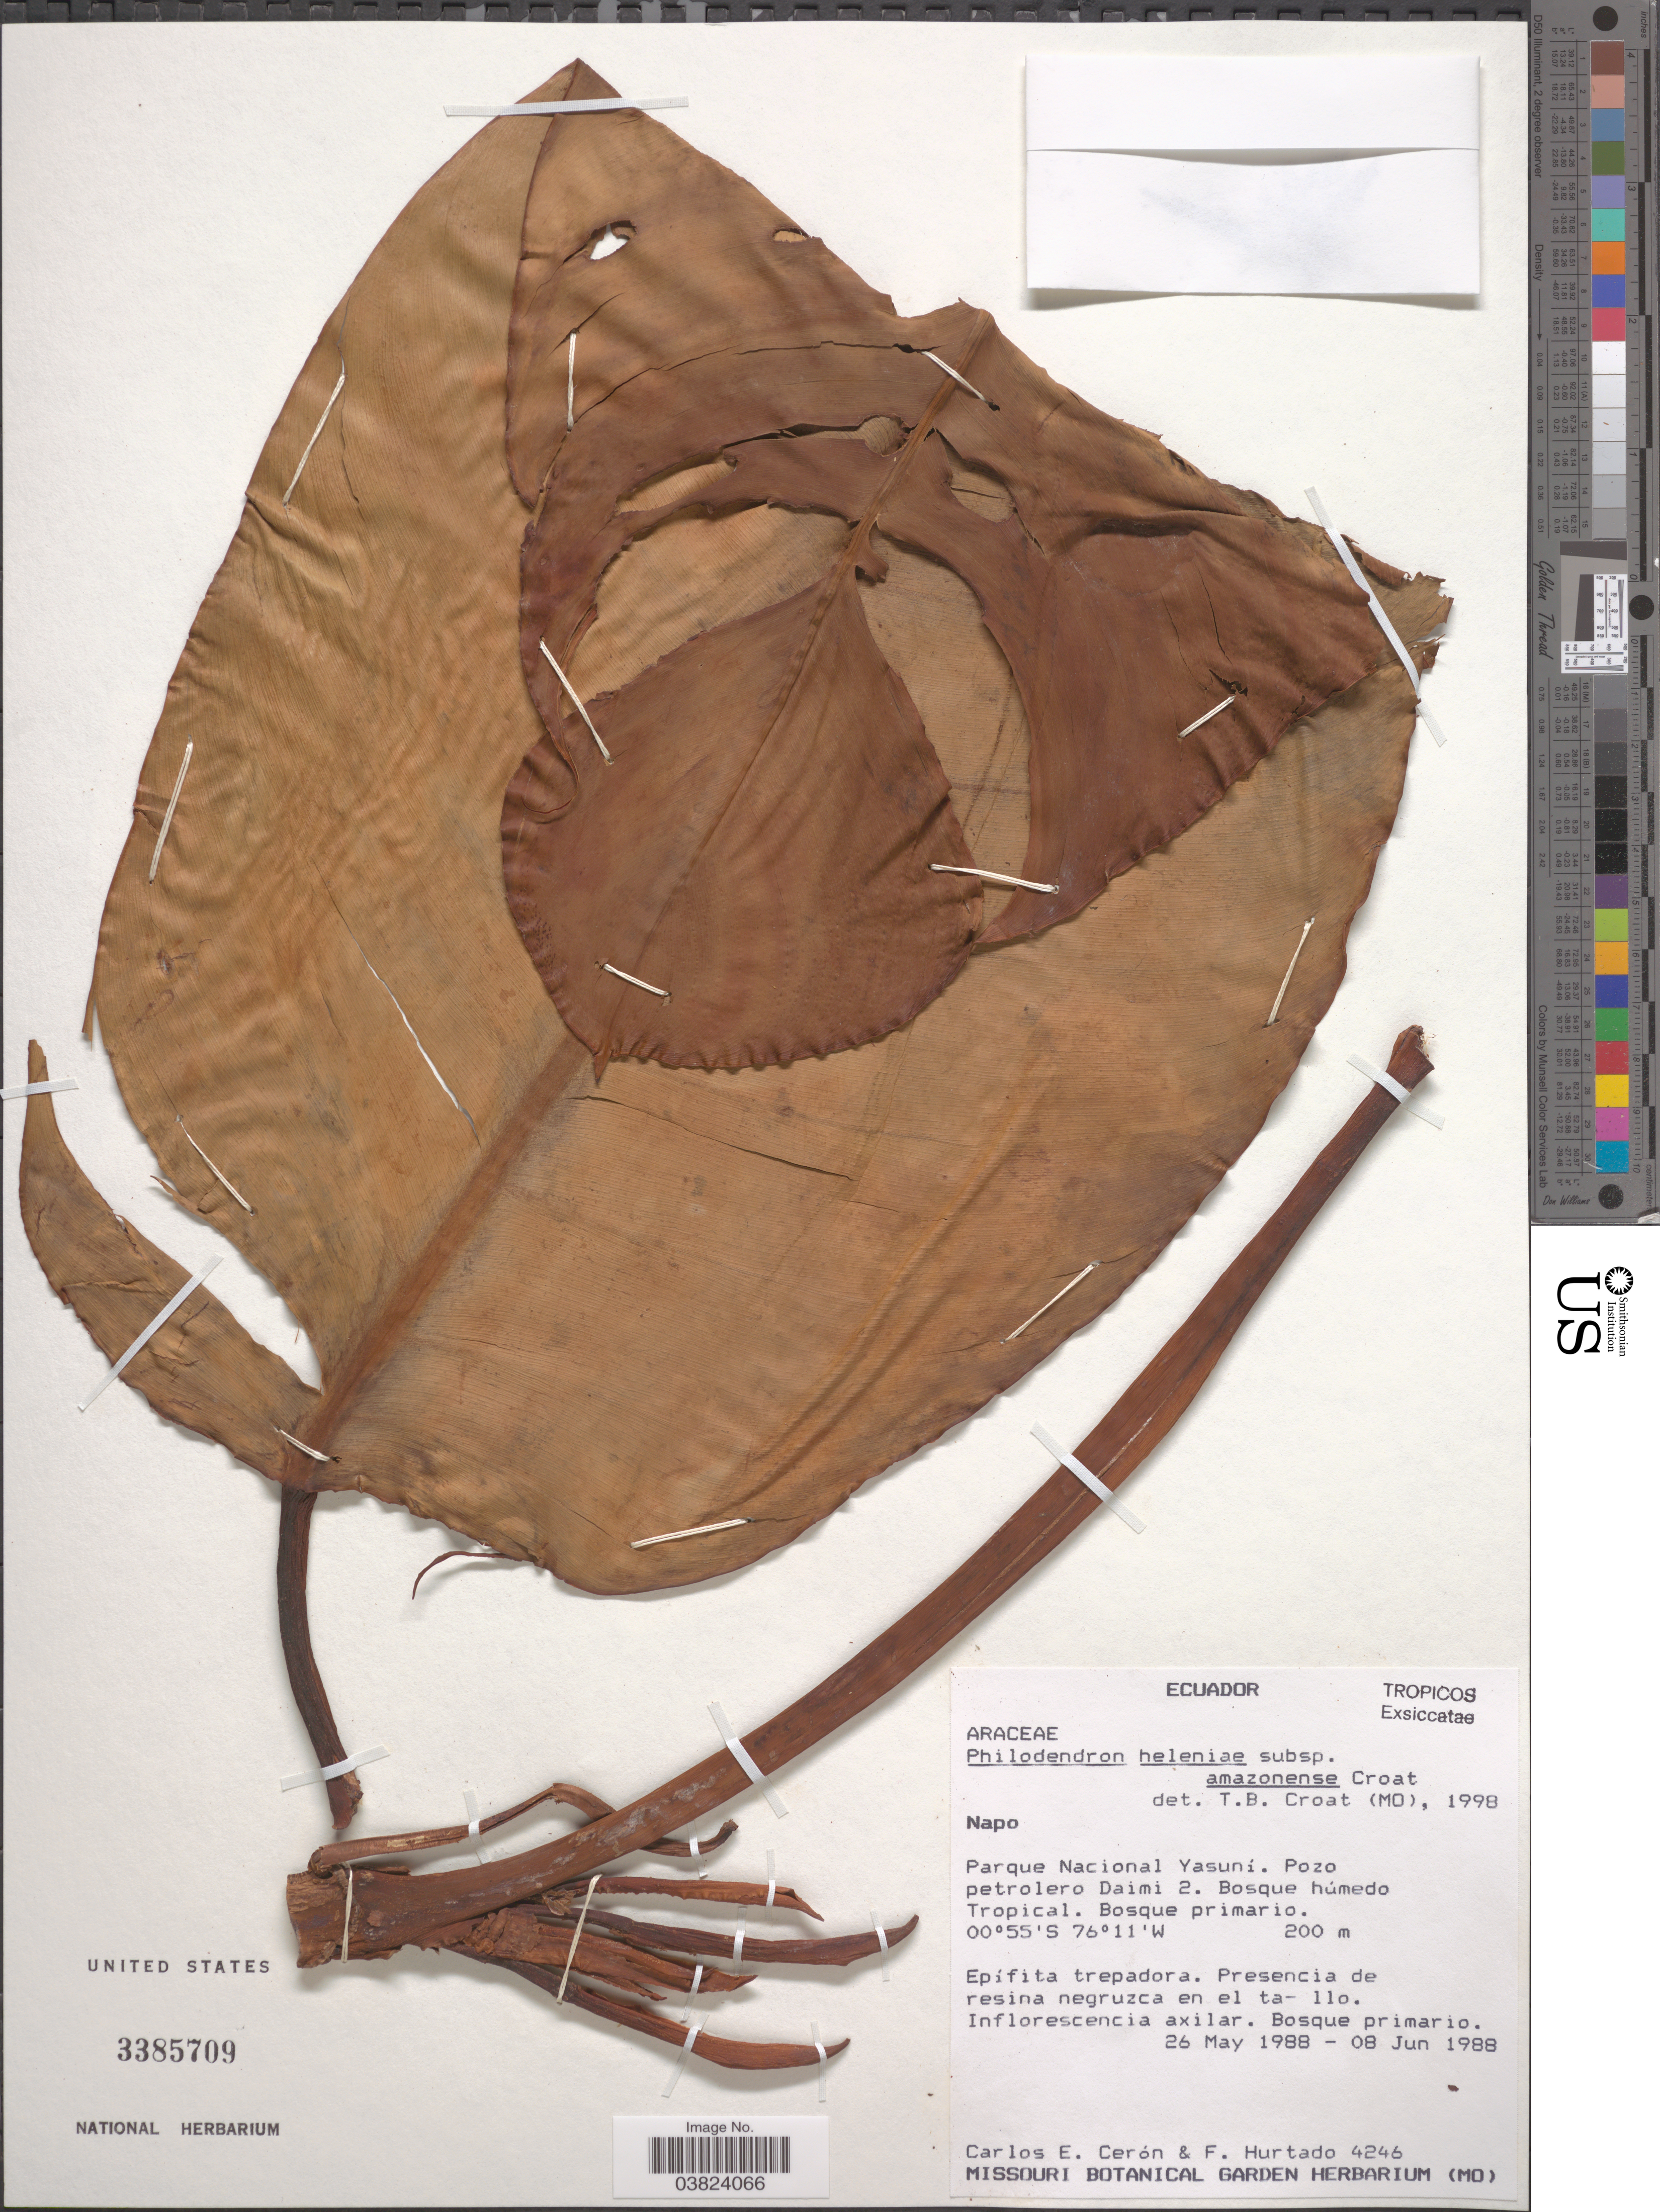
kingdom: Plantae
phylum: Tracheophyta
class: Liliopsida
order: Alismatales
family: Araceae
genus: Philodendron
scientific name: Philodendron heleniae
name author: Croat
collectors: C. E. Cerón M. & F. Hurtado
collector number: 4246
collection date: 1988-05-26/1988-06-08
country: Ecuador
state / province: Napo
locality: Parque Nacional Yasuní. Pozo petrolero Daimi 2. Bosque húmedo Tropical.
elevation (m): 200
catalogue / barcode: US 3385709